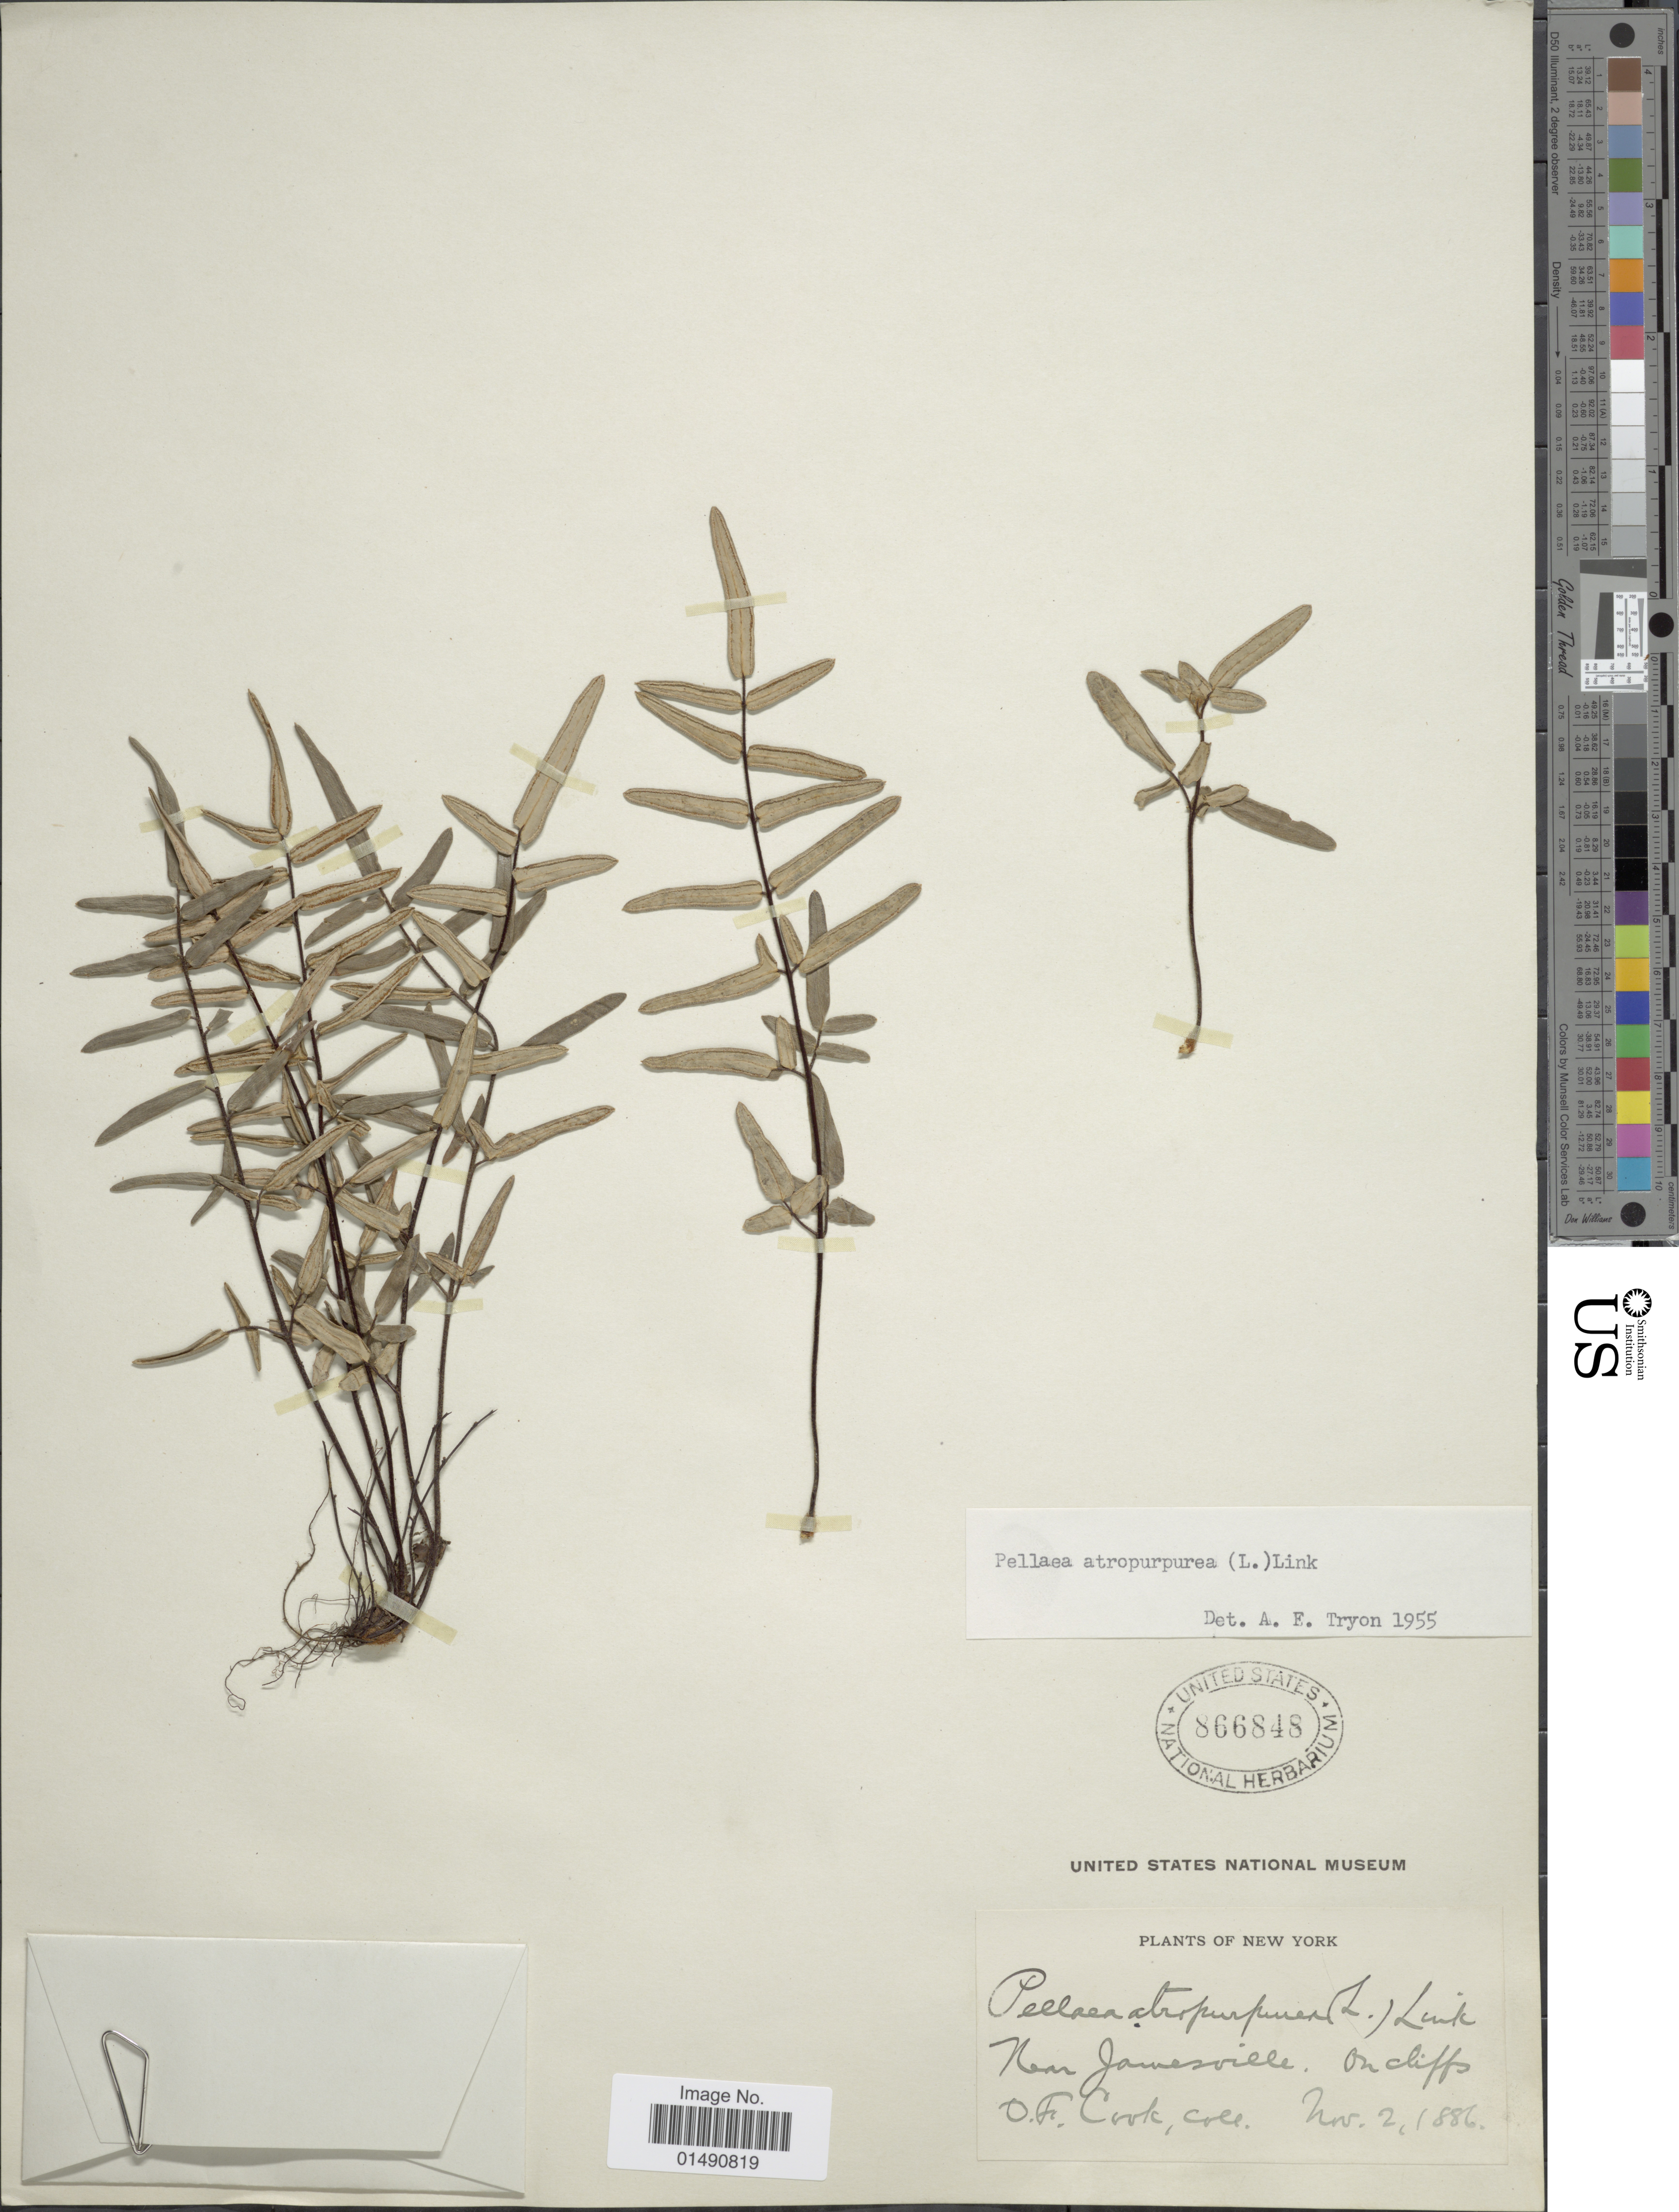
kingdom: Plantae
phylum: Tracheophyta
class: Polypodiopsida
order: Polypodiales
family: Pteridaceae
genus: Pellaea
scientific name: Pellaea atropurpurea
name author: (L.) Link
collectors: O. F. Cook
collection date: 1886-11-02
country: United States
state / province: New York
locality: Near Jamesville, On cliffs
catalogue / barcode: US 866848